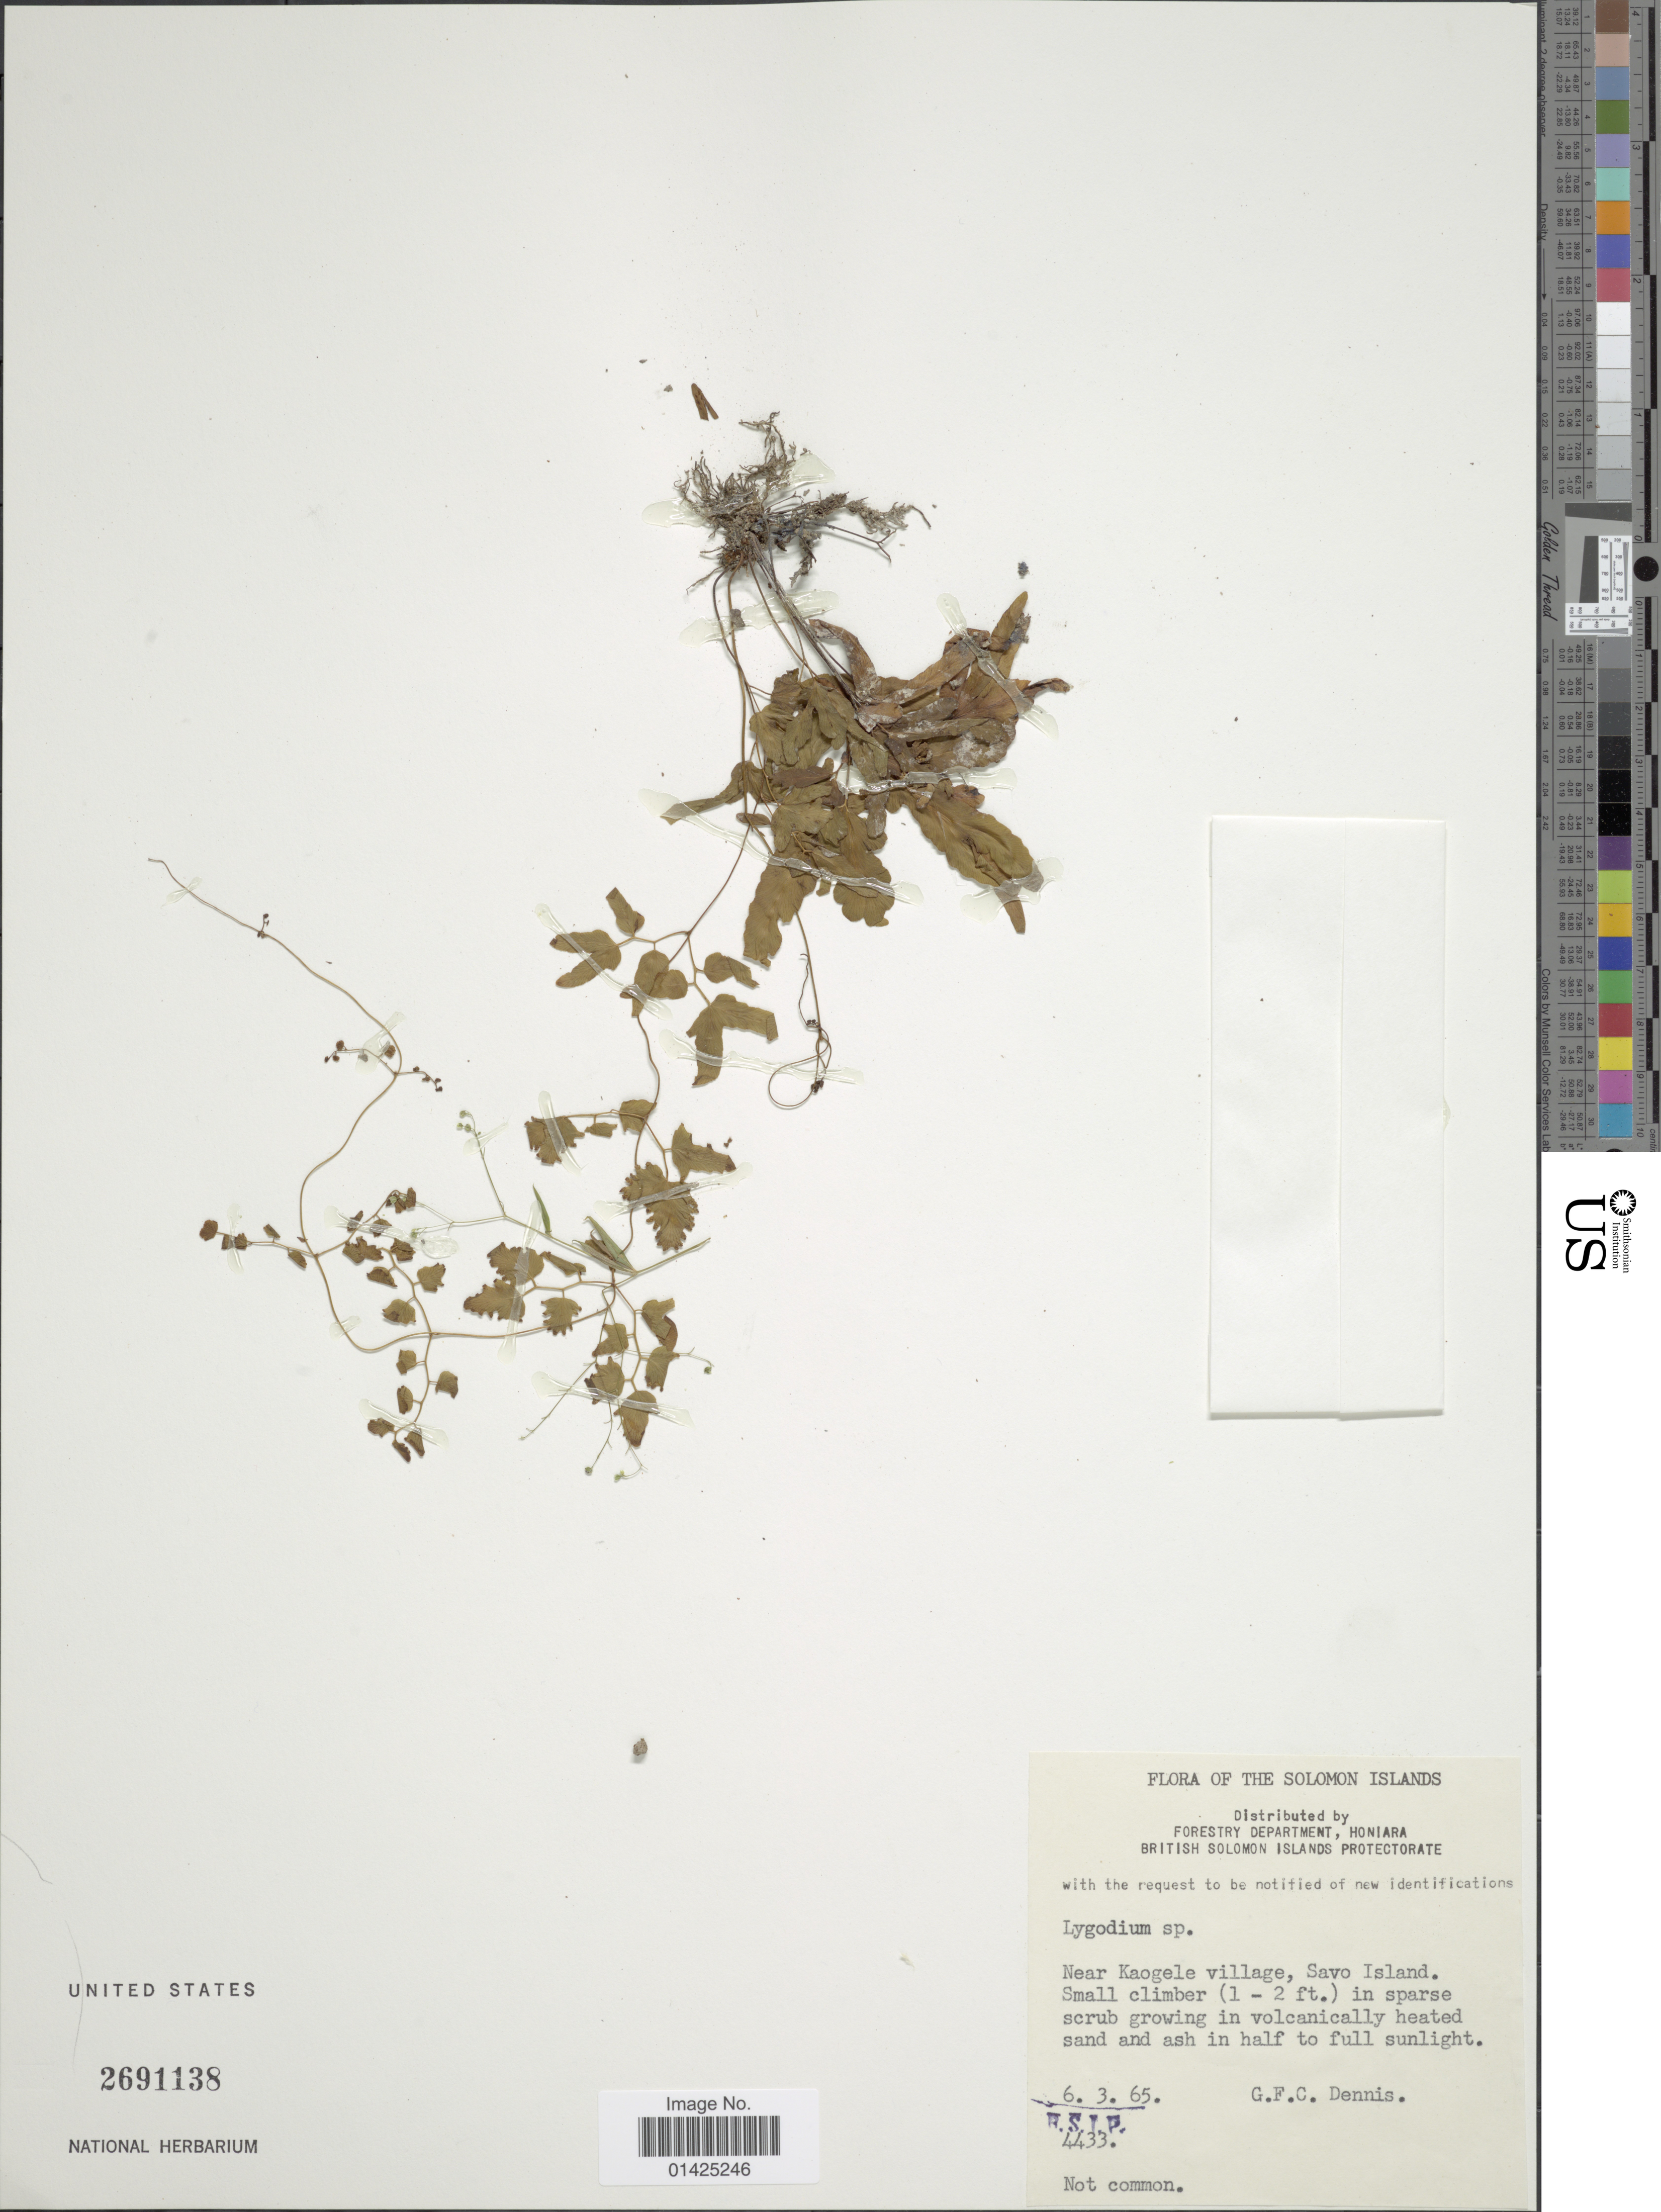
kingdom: Plantae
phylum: Tracheophyta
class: Polypodiopsida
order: Schizaeales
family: Lygodiaceae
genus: Lygodium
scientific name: Lygodium sp.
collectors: G. Dennis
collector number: BSIP 4433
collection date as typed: Transcribed d/m/y: 6/3/65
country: Solomon Islands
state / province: Solomon Islands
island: Savo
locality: Near Kaogele village, Savo Island.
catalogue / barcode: US 2691138